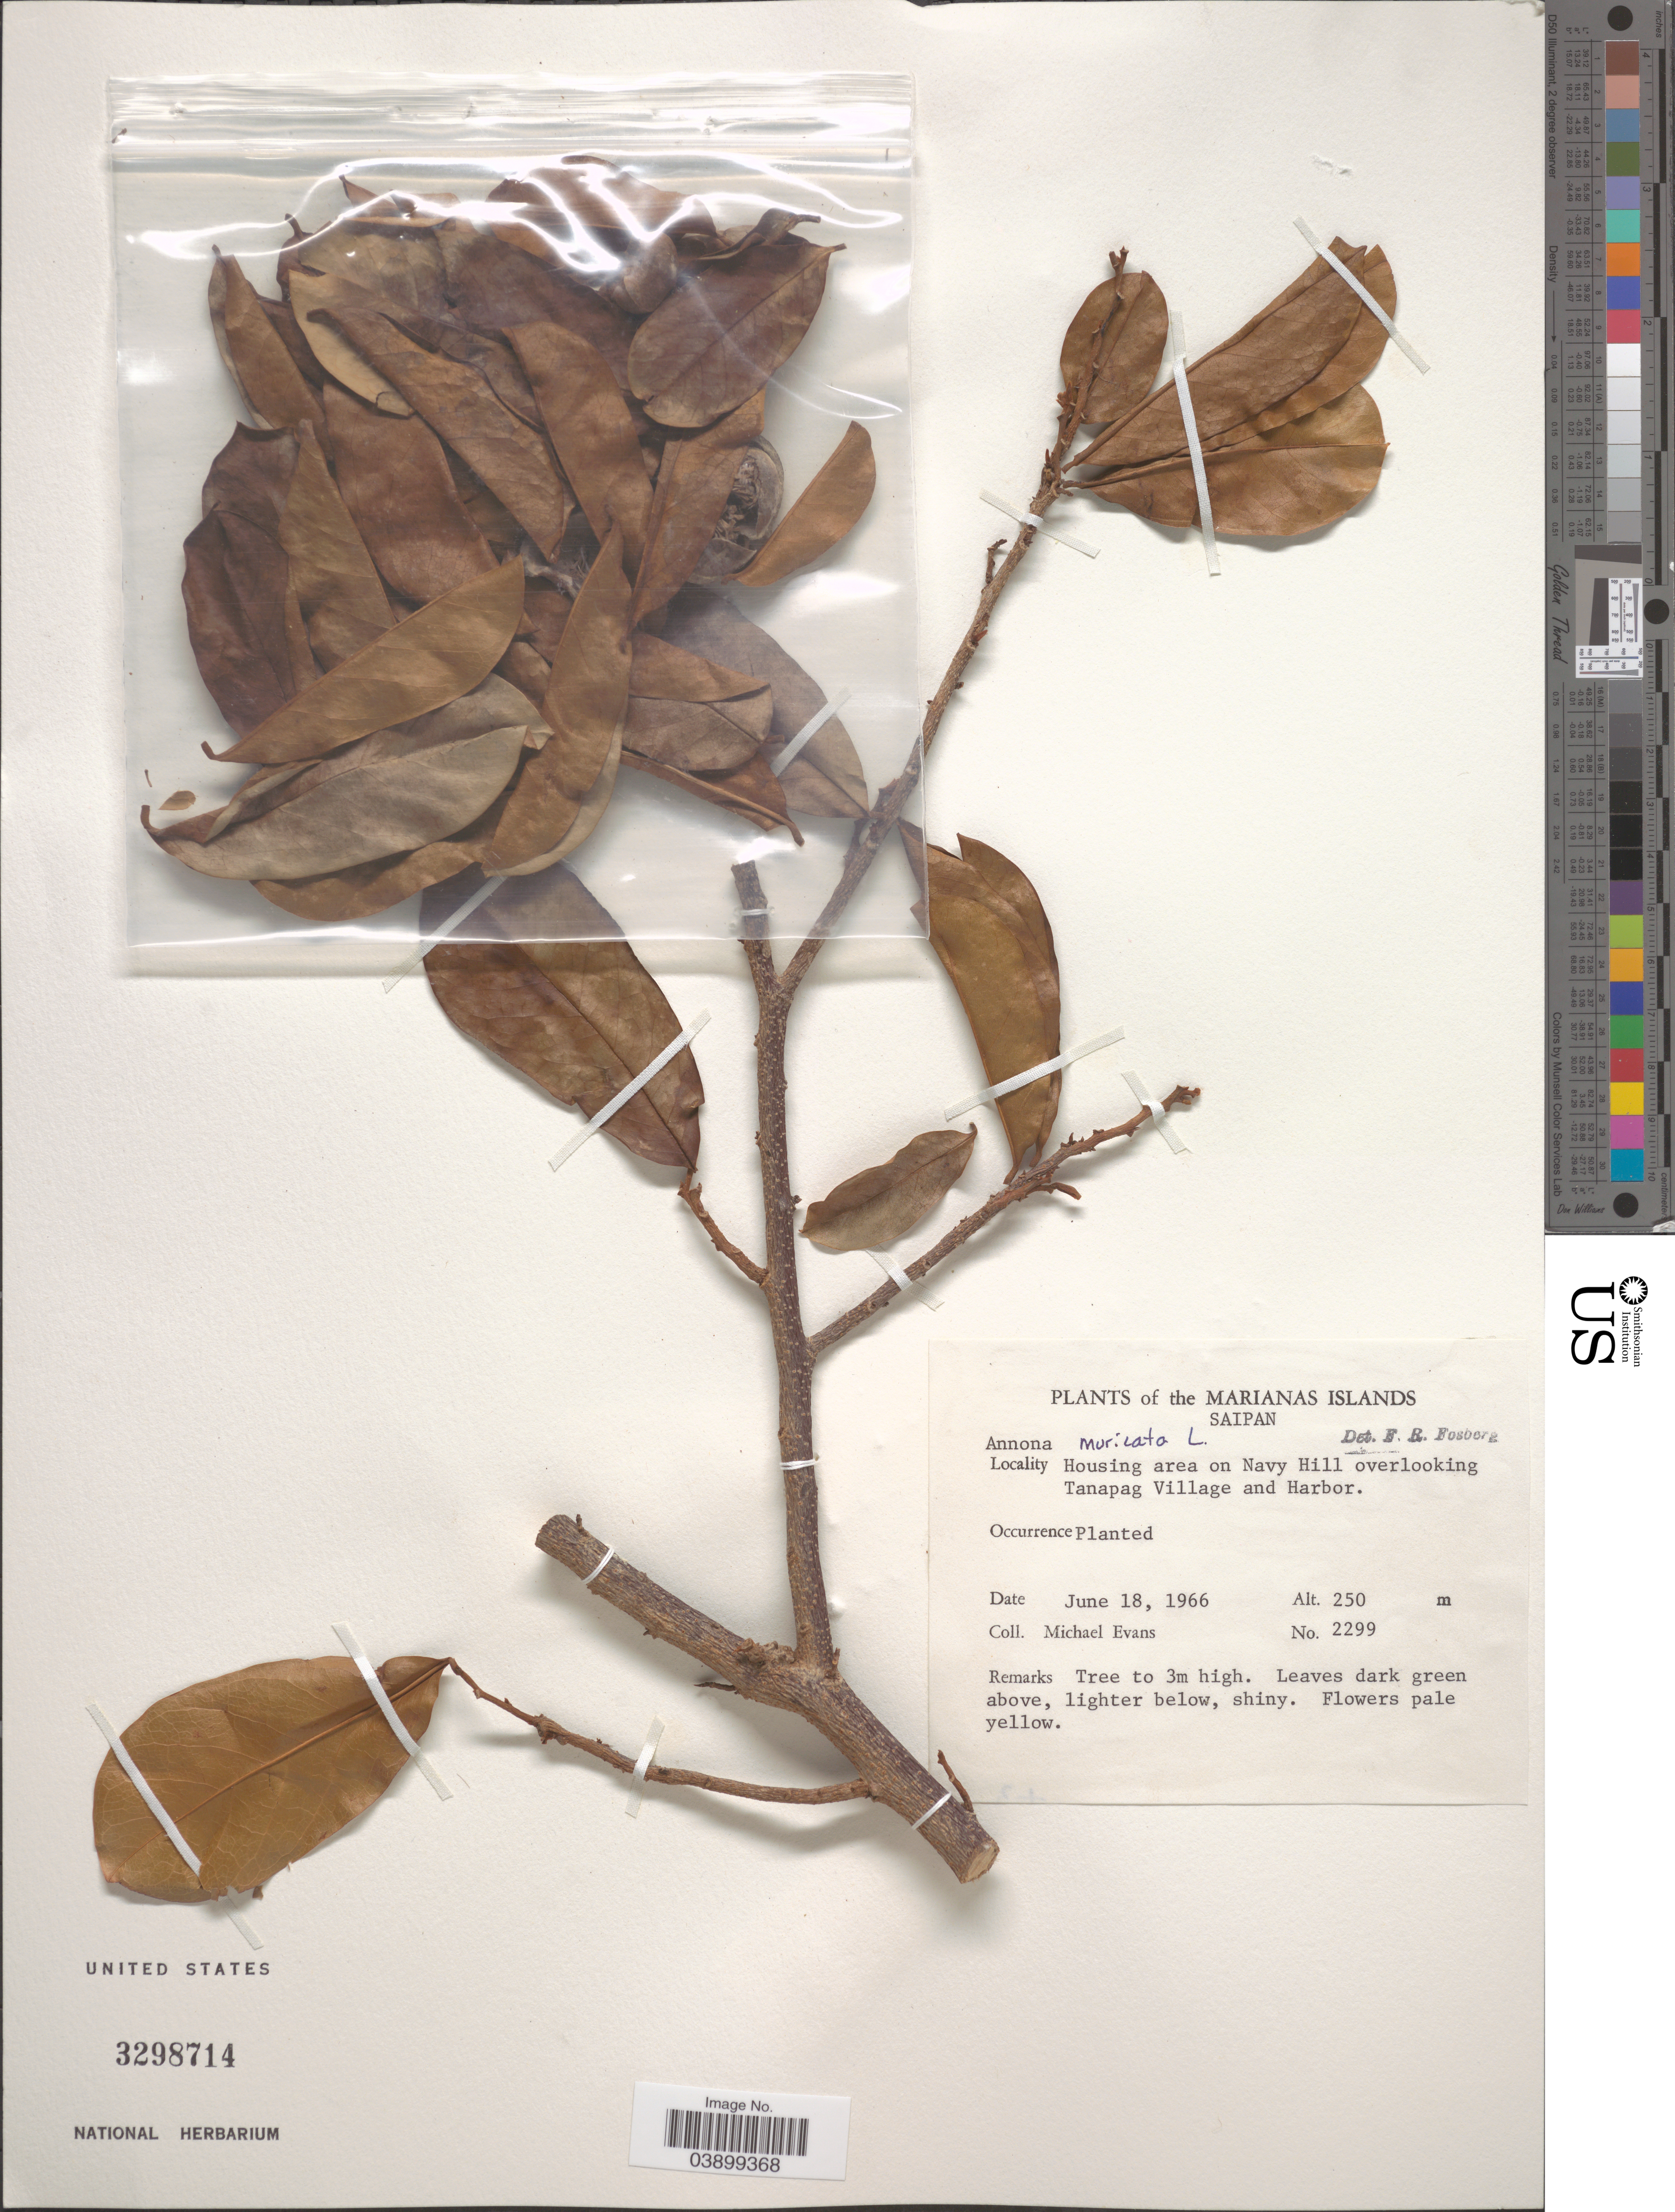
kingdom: Plantae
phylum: Tracheophyta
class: Magnoliopsida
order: Magnoliales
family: Annonaceae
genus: Annona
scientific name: Annona muricata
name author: L.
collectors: M. Evans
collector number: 2299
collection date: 1966-06-18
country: Northern Mariana Islands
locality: Marianas Islands. Saipan. Housing area on Navy Hill overlooking Tanapag Village and Harbor.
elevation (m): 250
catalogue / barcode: US 3298714